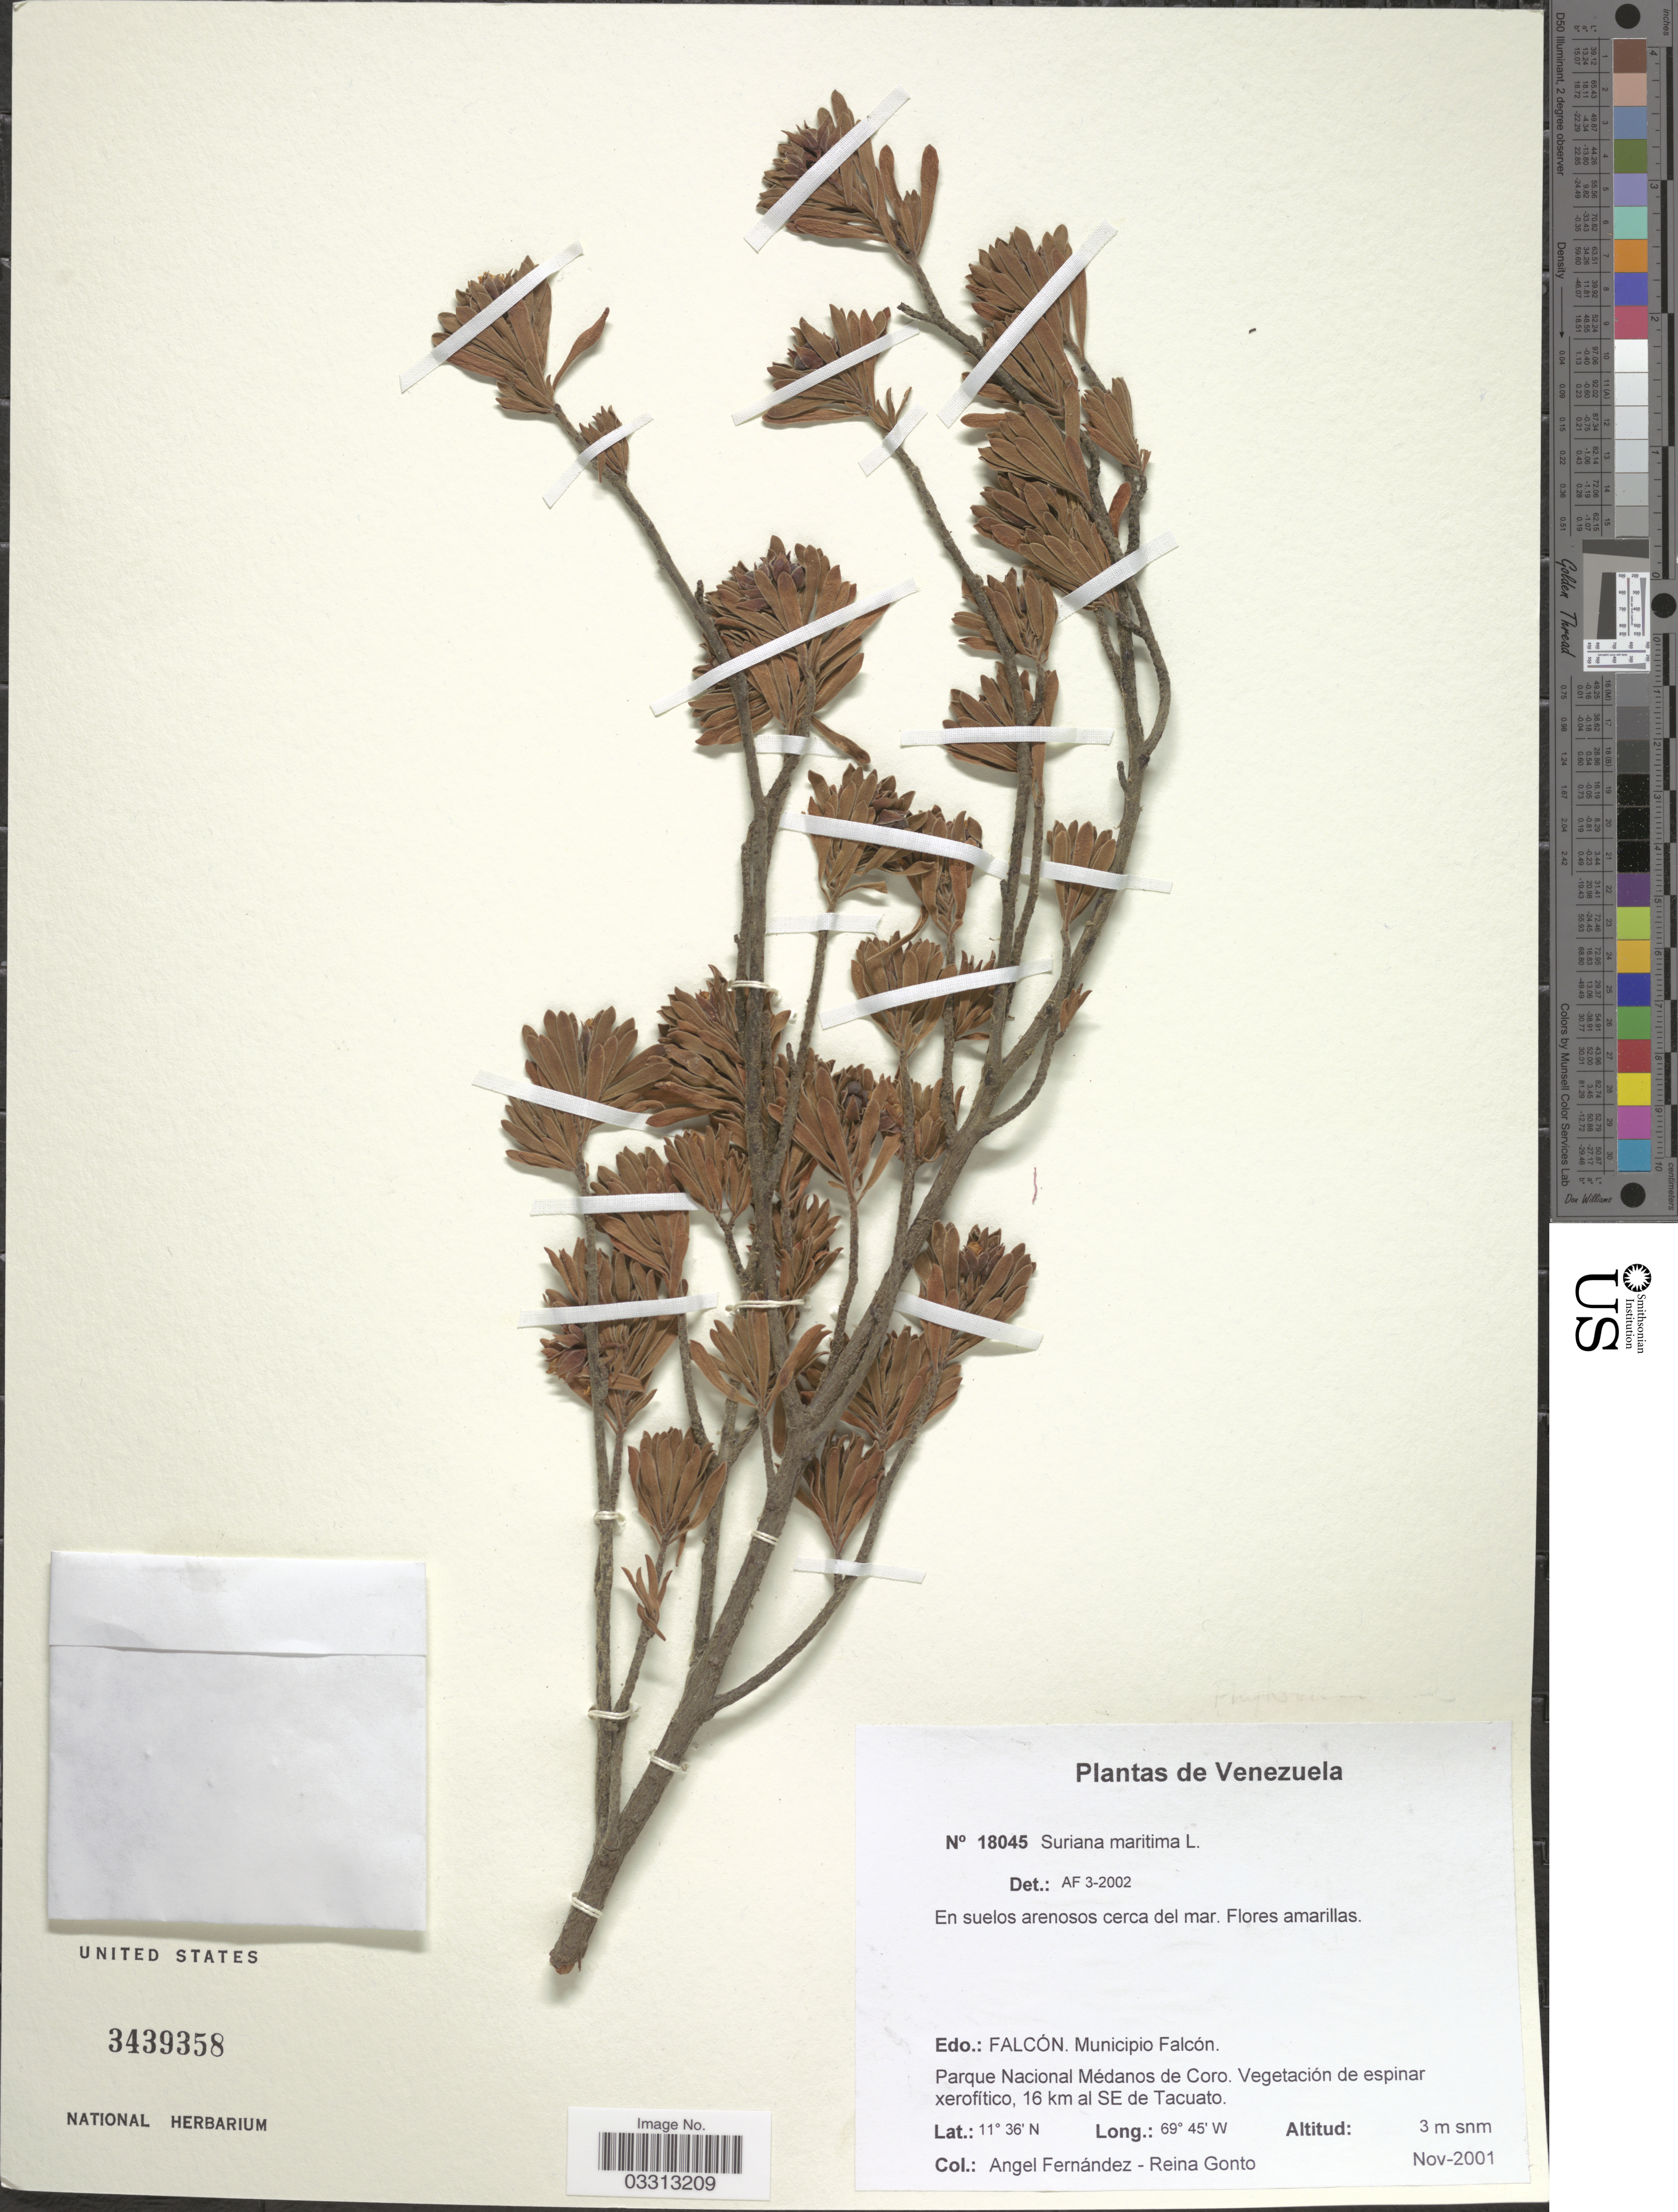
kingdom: Plantae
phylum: Tracheophyta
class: Magnoliopsida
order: Fabales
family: Surianaceae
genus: Suriana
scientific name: Suriana maritima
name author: L.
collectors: Á. Fernández & R. Gonto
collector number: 18045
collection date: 2001-11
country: Venezuela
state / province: Falcón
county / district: Falcón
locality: Municipio Falcón. Parque Nacional Médanos de Coro. 16 km al SE de Tacuato.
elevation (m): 3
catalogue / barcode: US 3439358